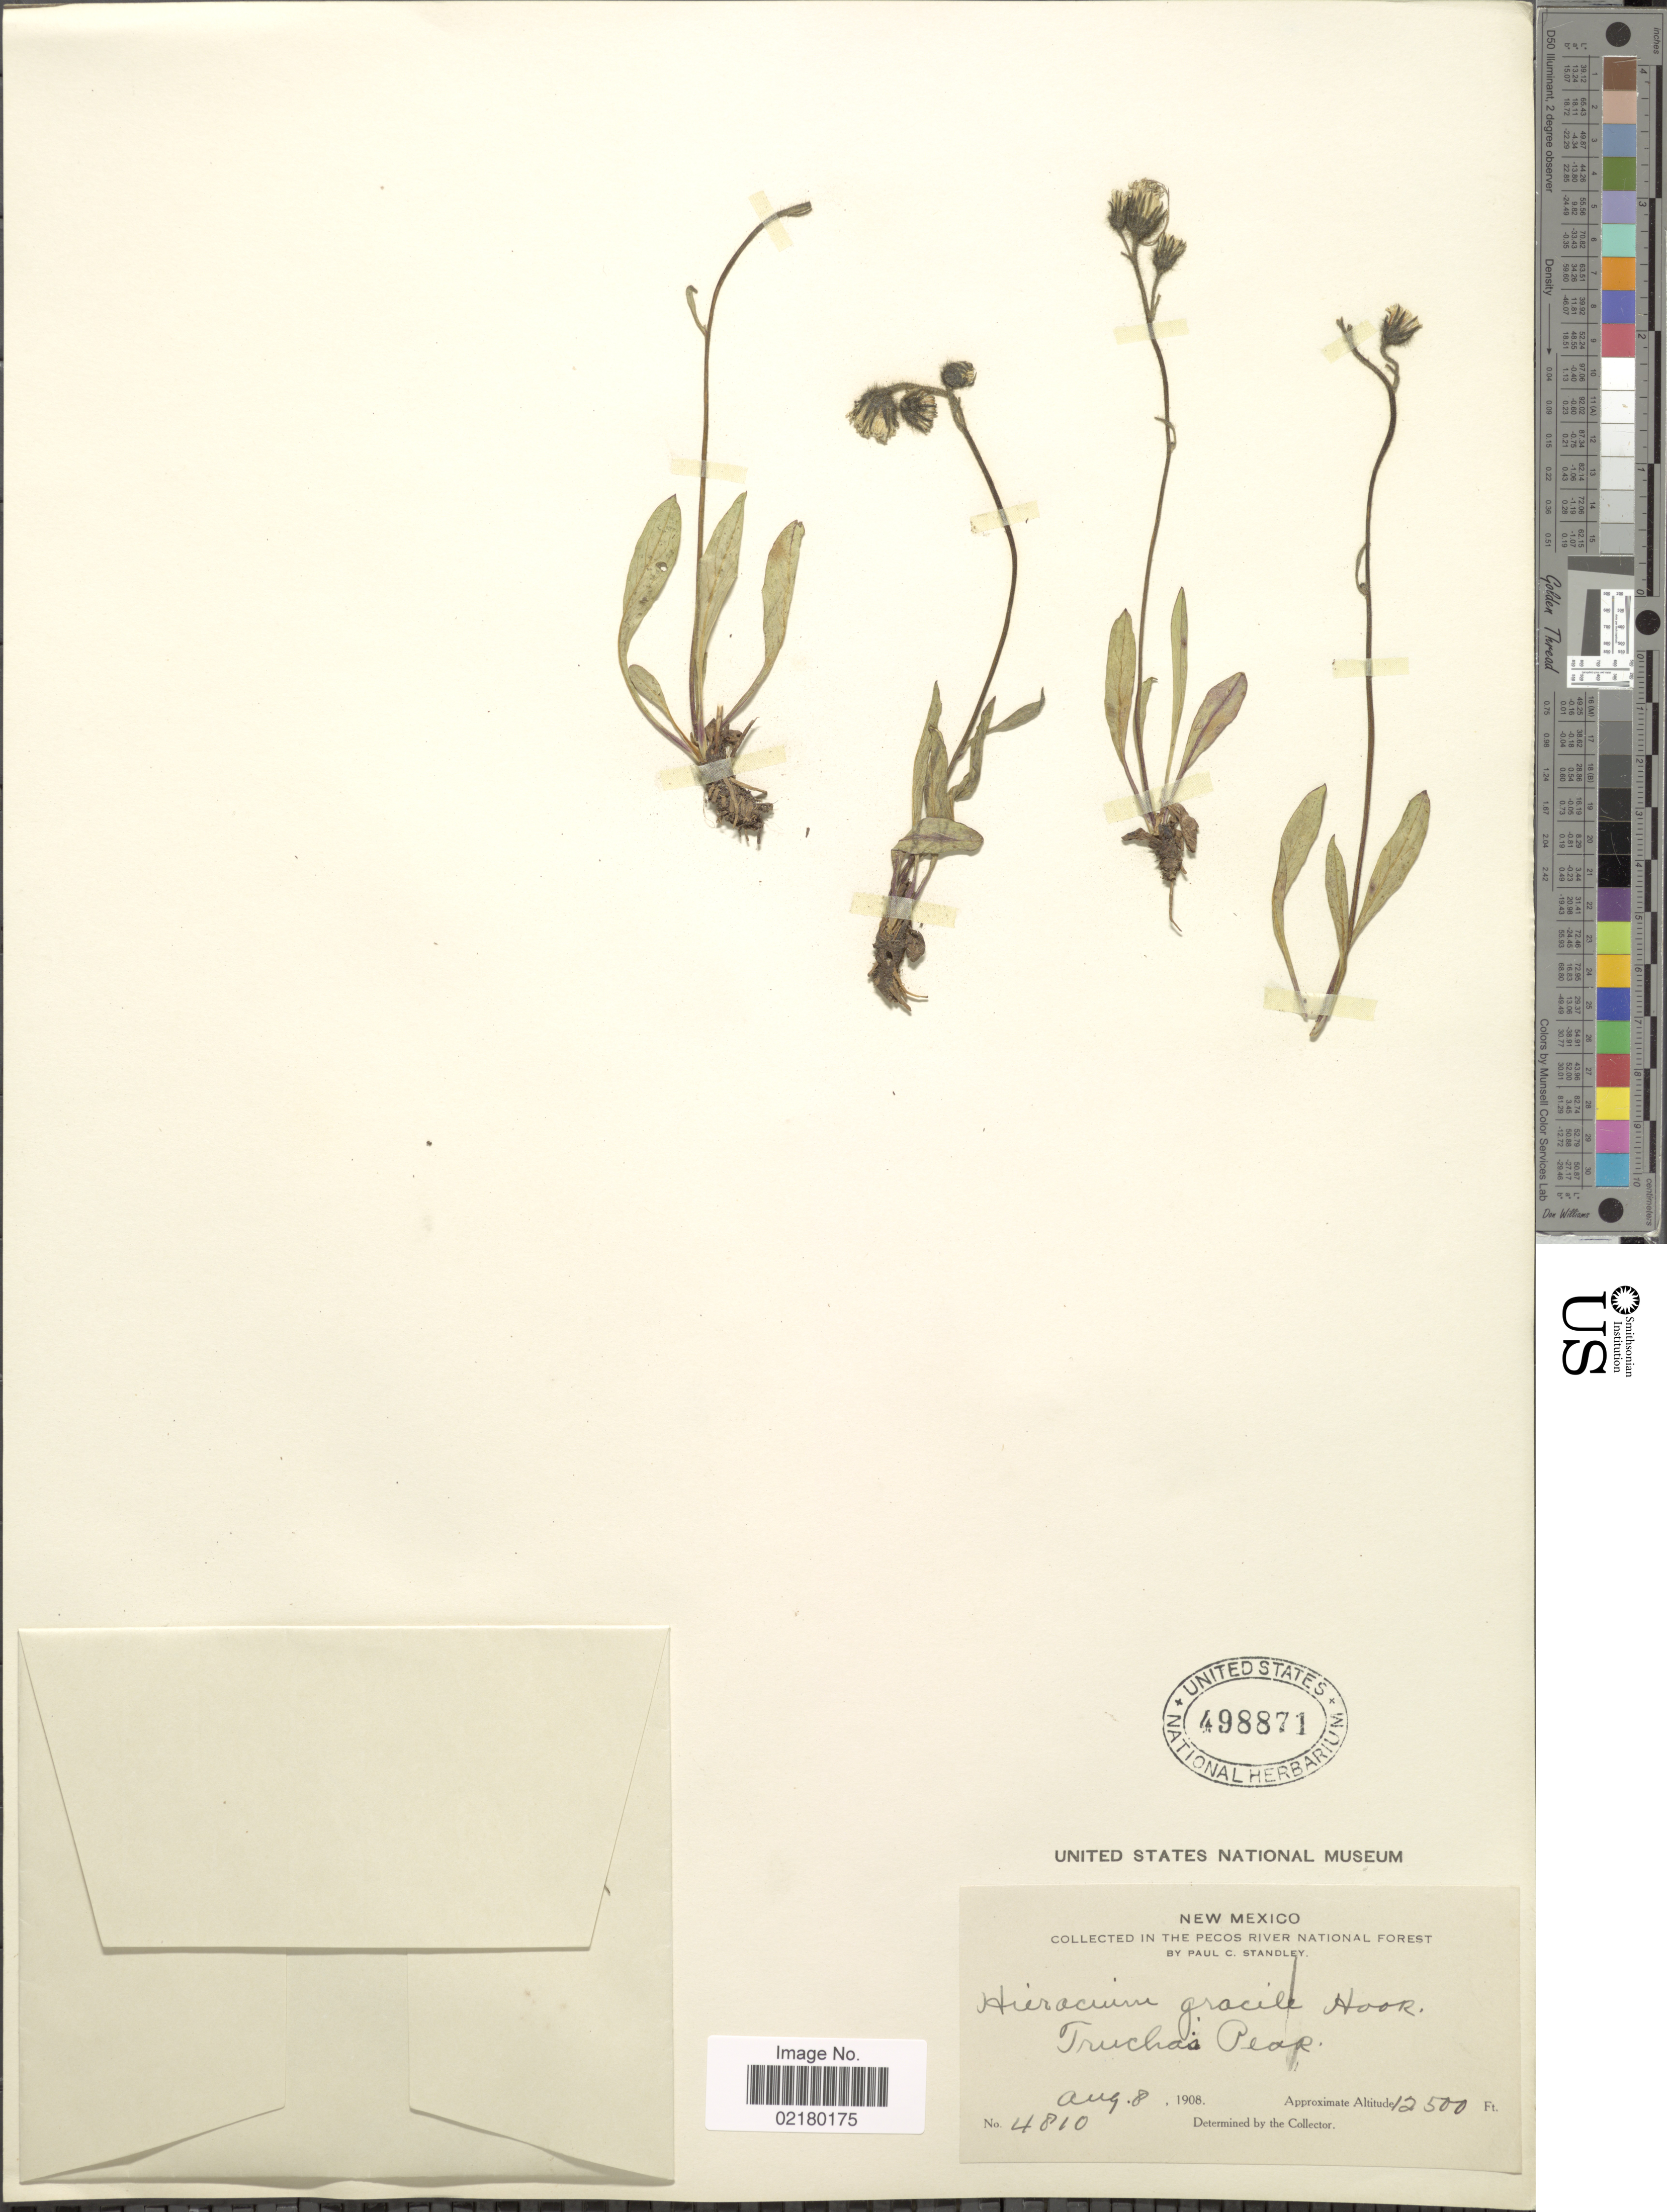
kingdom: Plantae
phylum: Tracheophyta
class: Magnoliopsida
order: Asterales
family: Asteraceae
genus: Hieracium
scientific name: Hieracium triste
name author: Willd. ex Spreng.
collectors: P. C. Standley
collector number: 4810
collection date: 1908-08-08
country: United States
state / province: New Mexico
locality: In the Pecos River National Forest, Truchas Peak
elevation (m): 3810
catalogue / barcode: US 498871